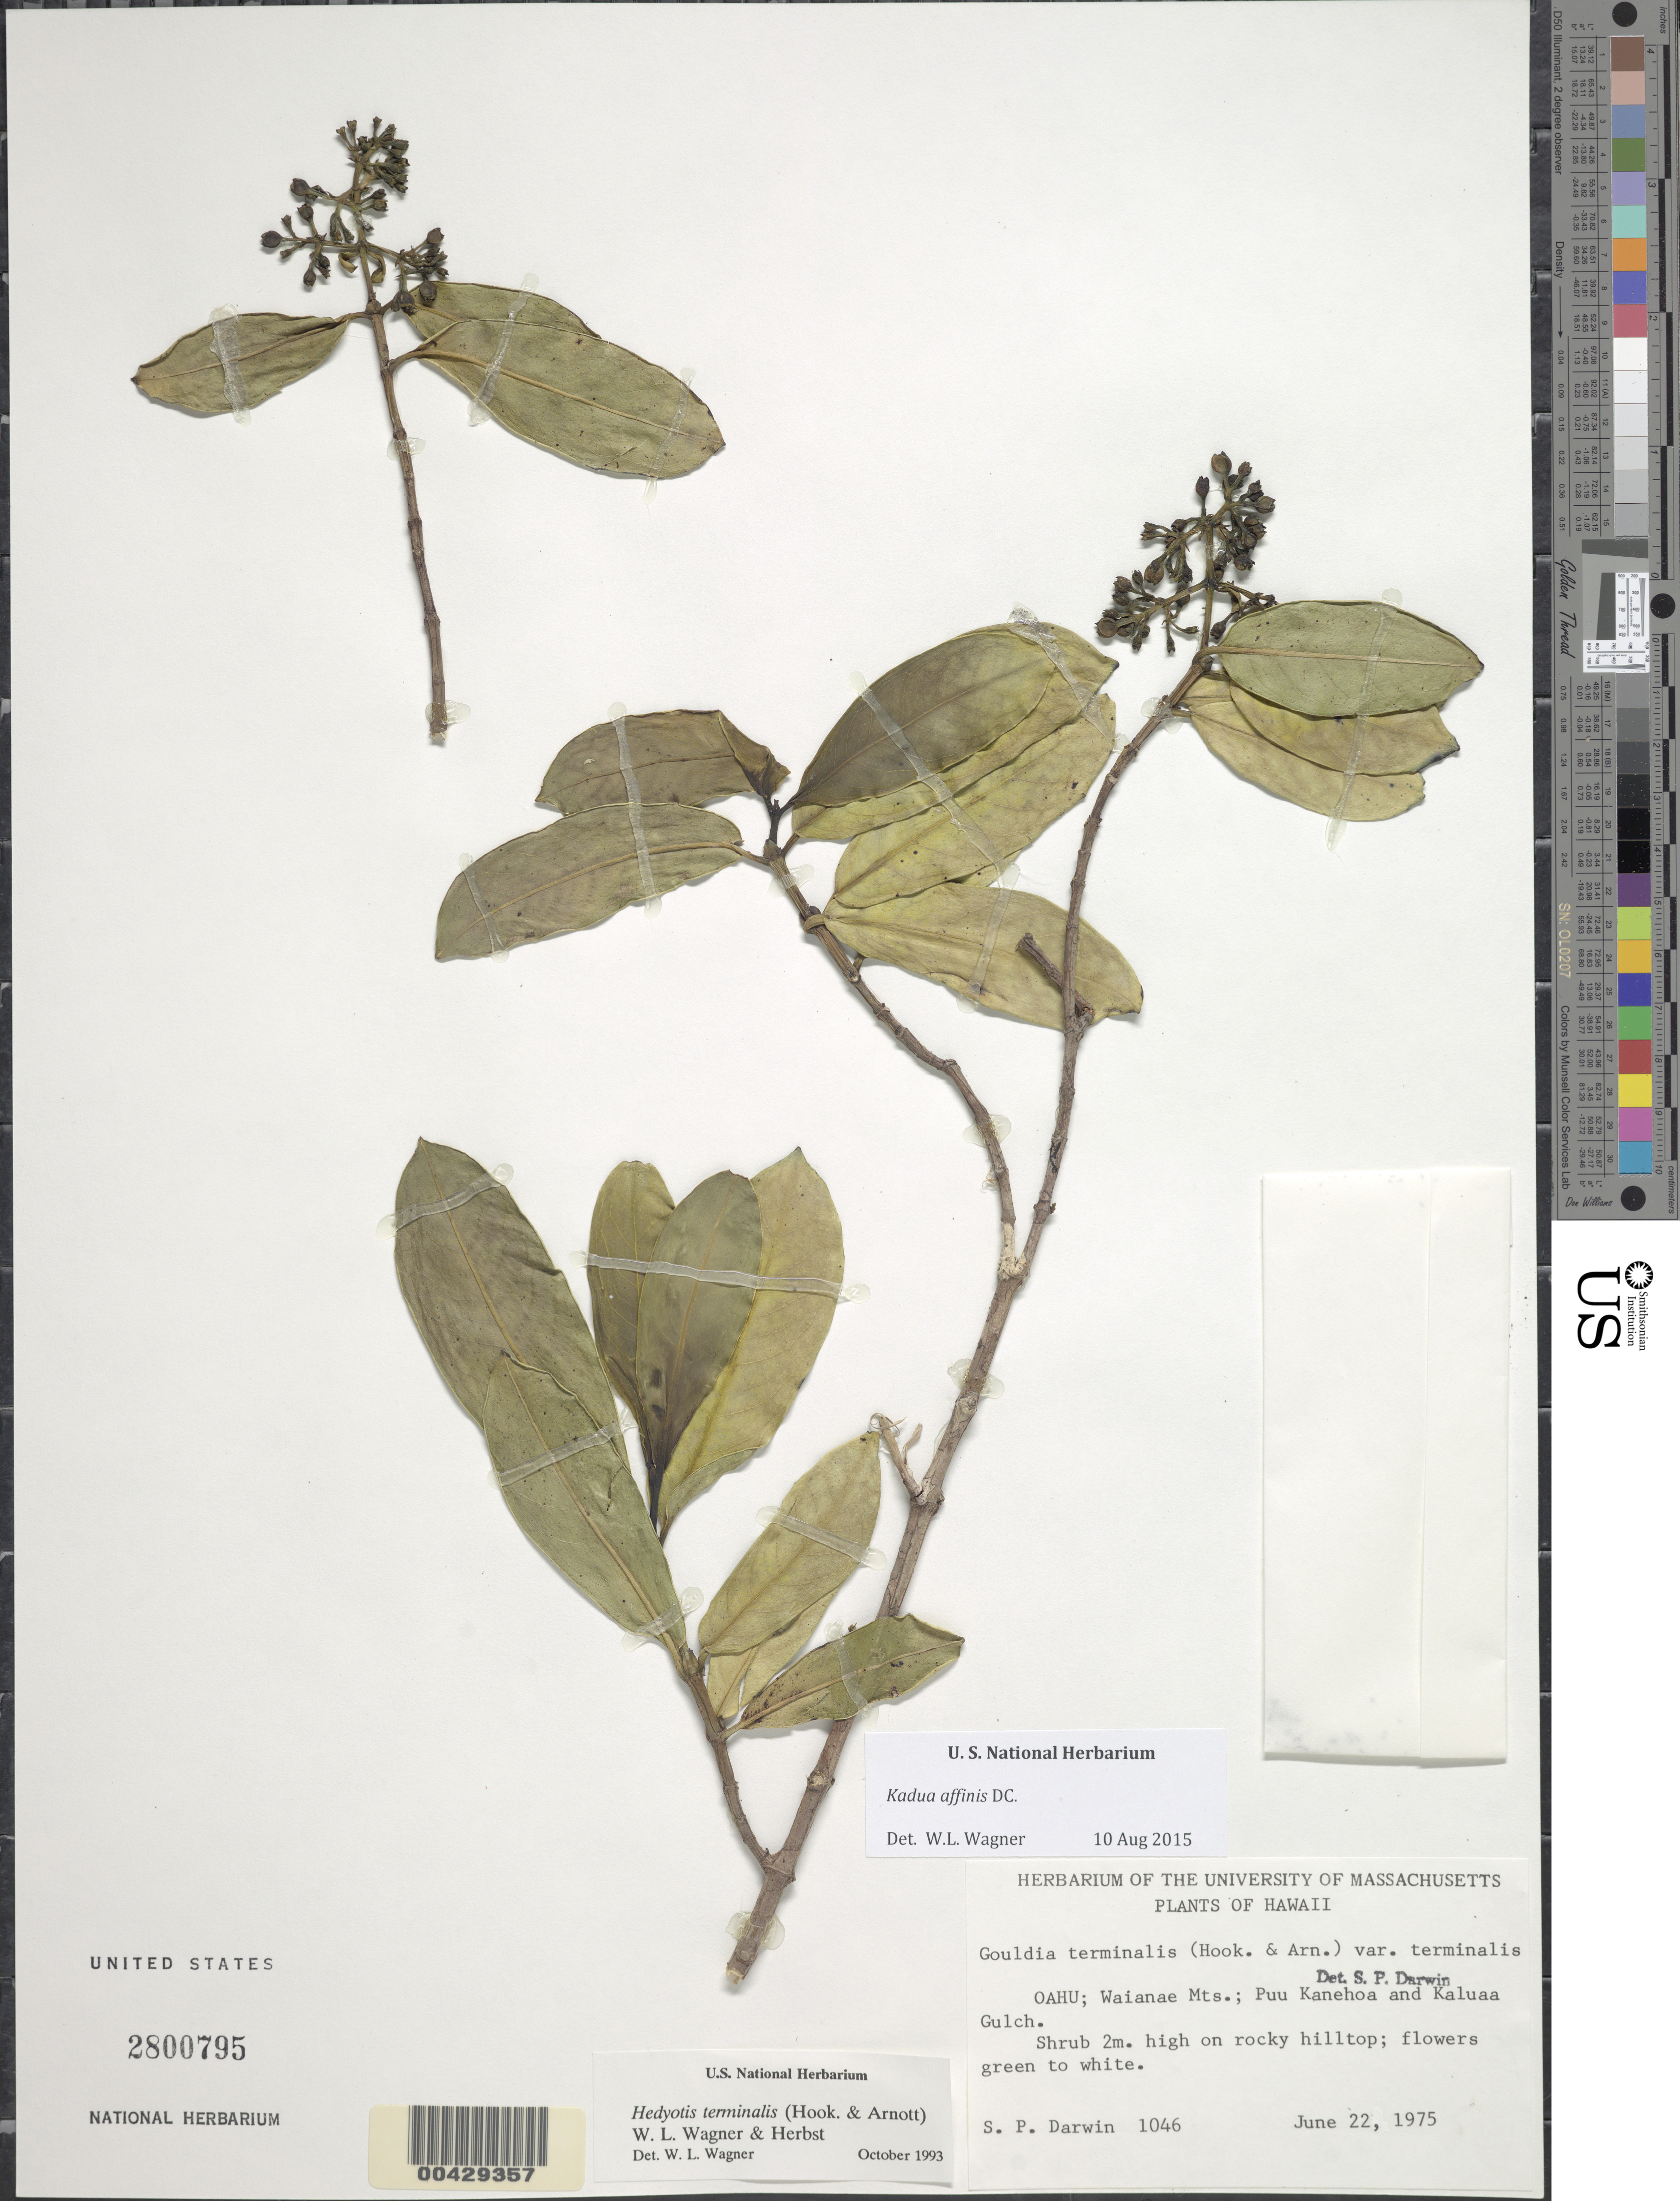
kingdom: Plantae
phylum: Tracheophyta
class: Magnoliopsida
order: Gentianales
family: Rubiaceae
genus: Kadua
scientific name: Kadua affinis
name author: DC.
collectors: S. P. Darwin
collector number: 1046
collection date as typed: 22 Jun 1975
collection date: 1975-06-22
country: United States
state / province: Hawaii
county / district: Honolulu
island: Oahu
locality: Waianae Mountains, Puu Kanehoa and Kaluaa Gulch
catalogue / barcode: US 2800795